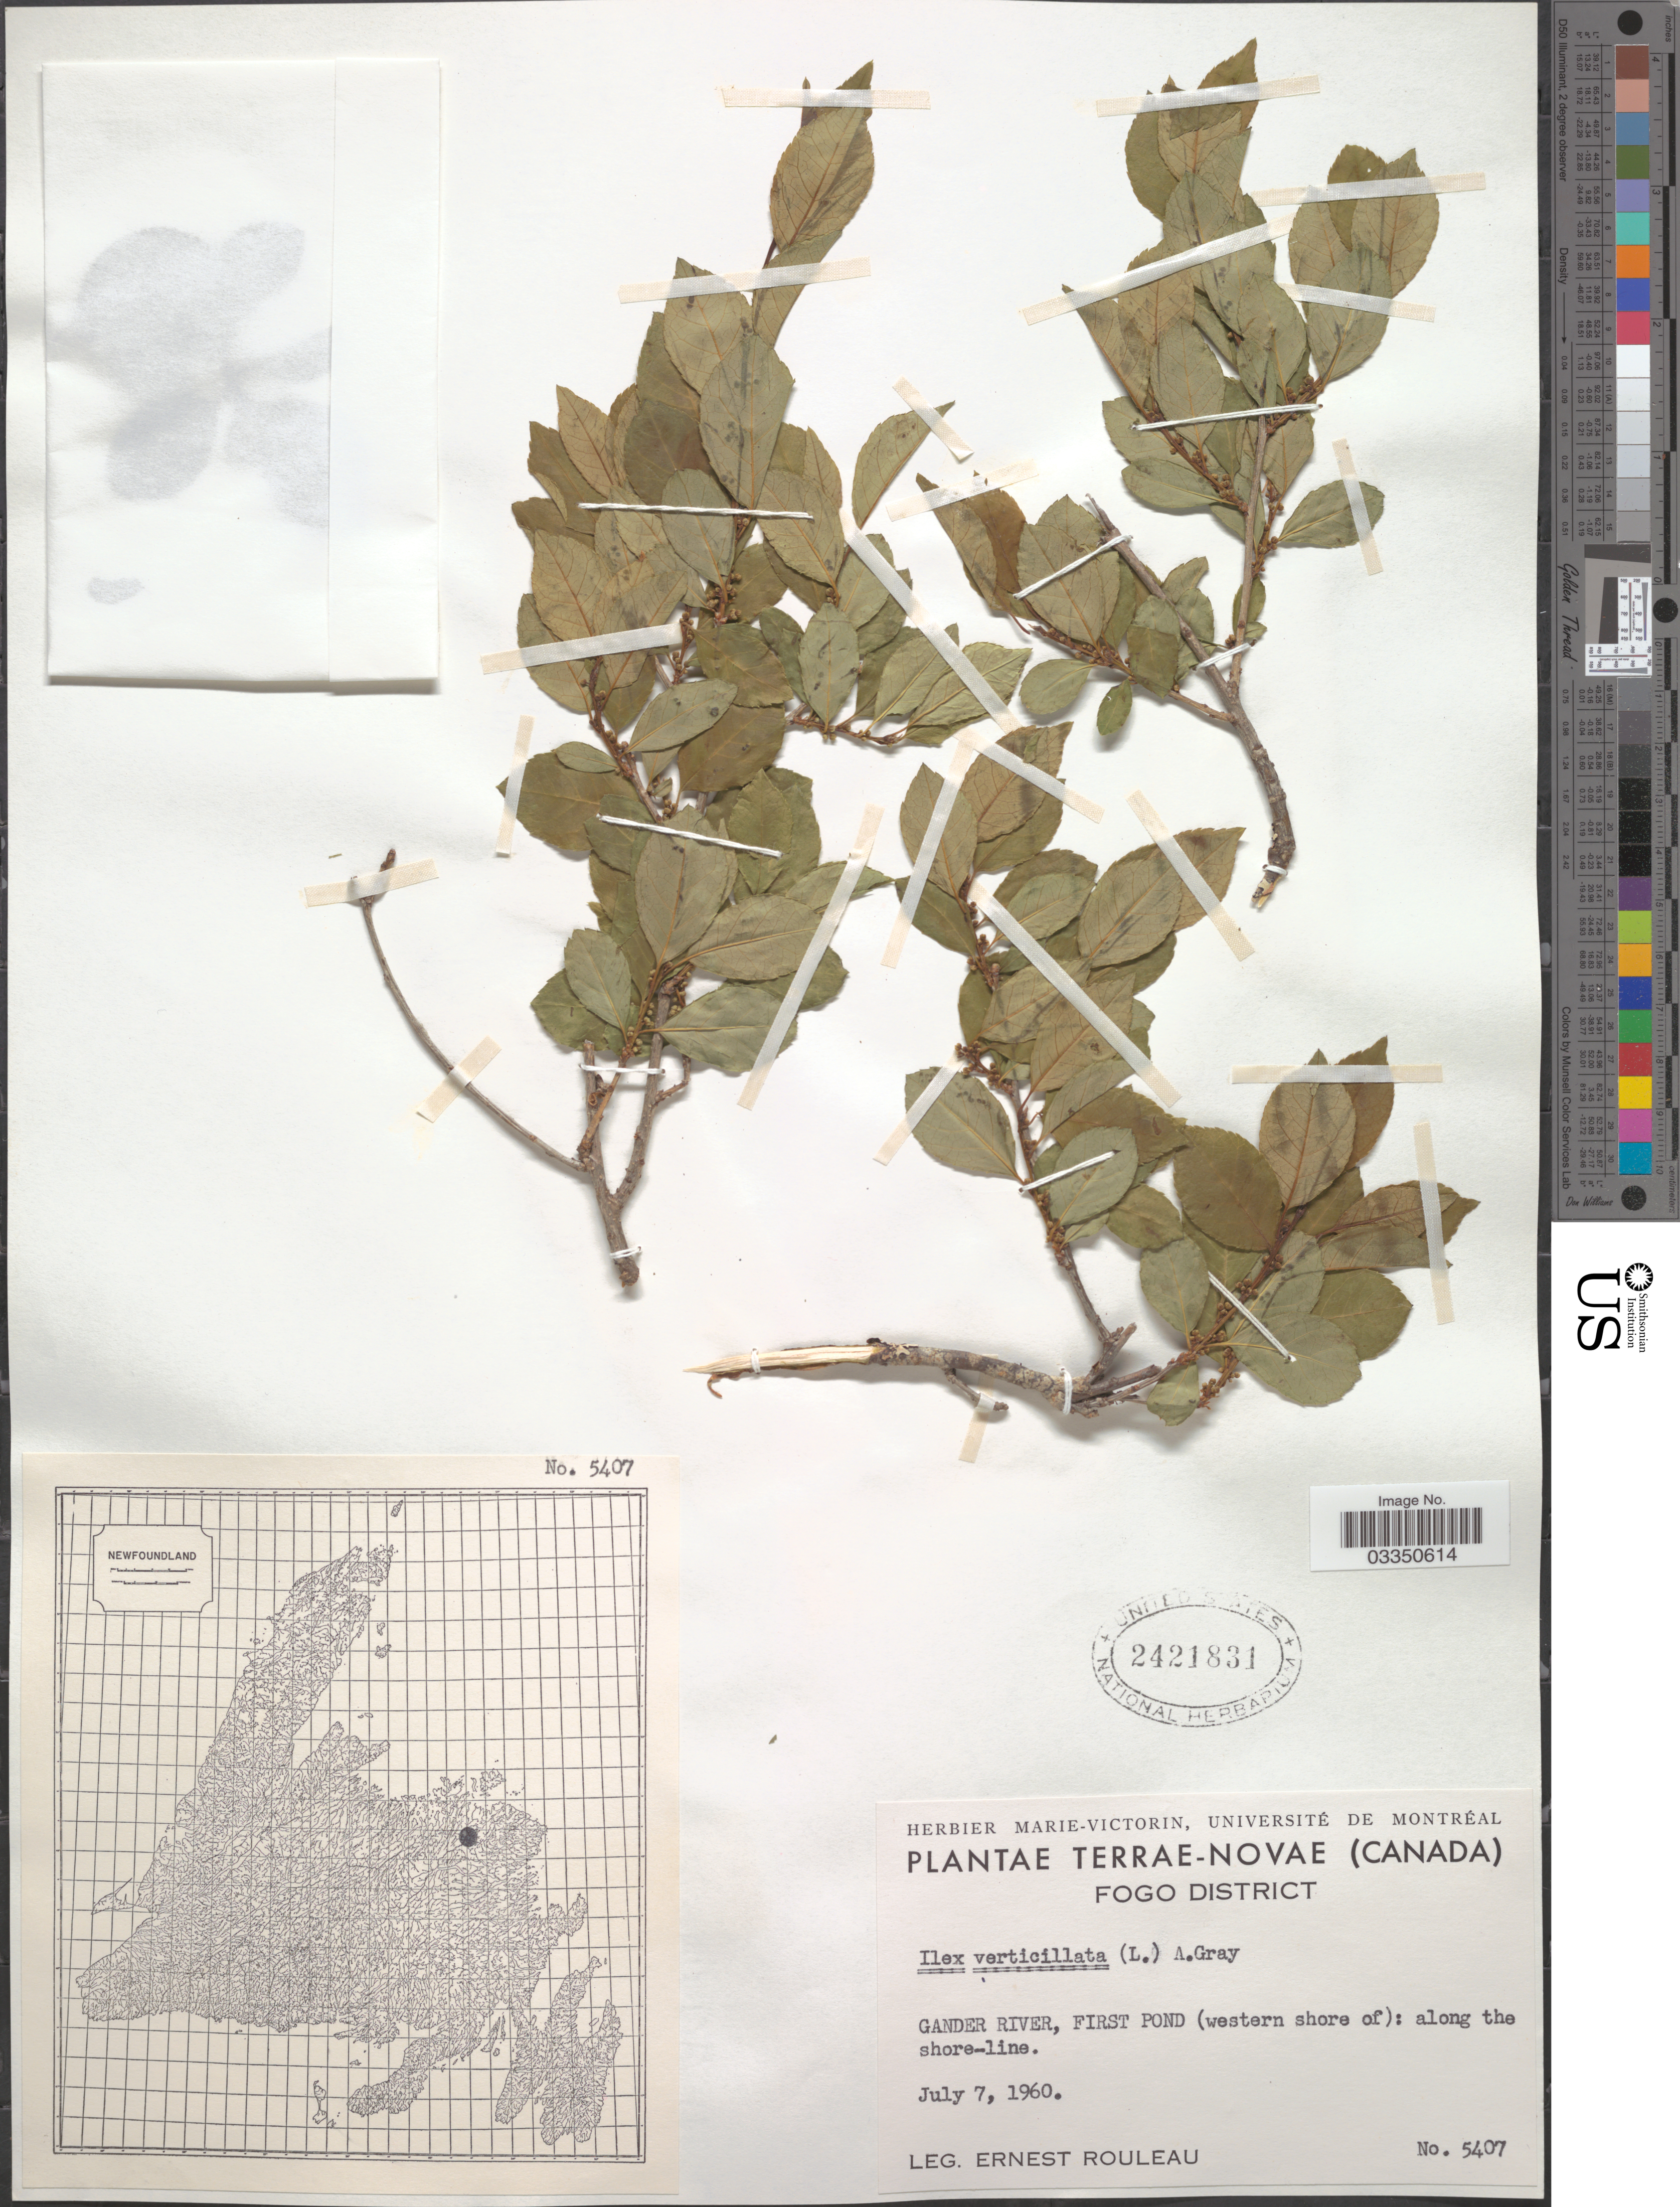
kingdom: Plantae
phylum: Tracheophyta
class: Magnoliopsida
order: Aquifoliales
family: Aquifoliaceae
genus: Ilex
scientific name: Ilex verticillata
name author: (L.) A. Gray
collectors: E. Rouleau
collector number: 5407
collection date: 1960-07-07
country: Canada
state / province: Newfoundland and Labrador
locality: Terrae-Novae. Fogo District. Gander River, First Pond (western shore of): along the shore-line.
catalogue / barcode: US 2421831